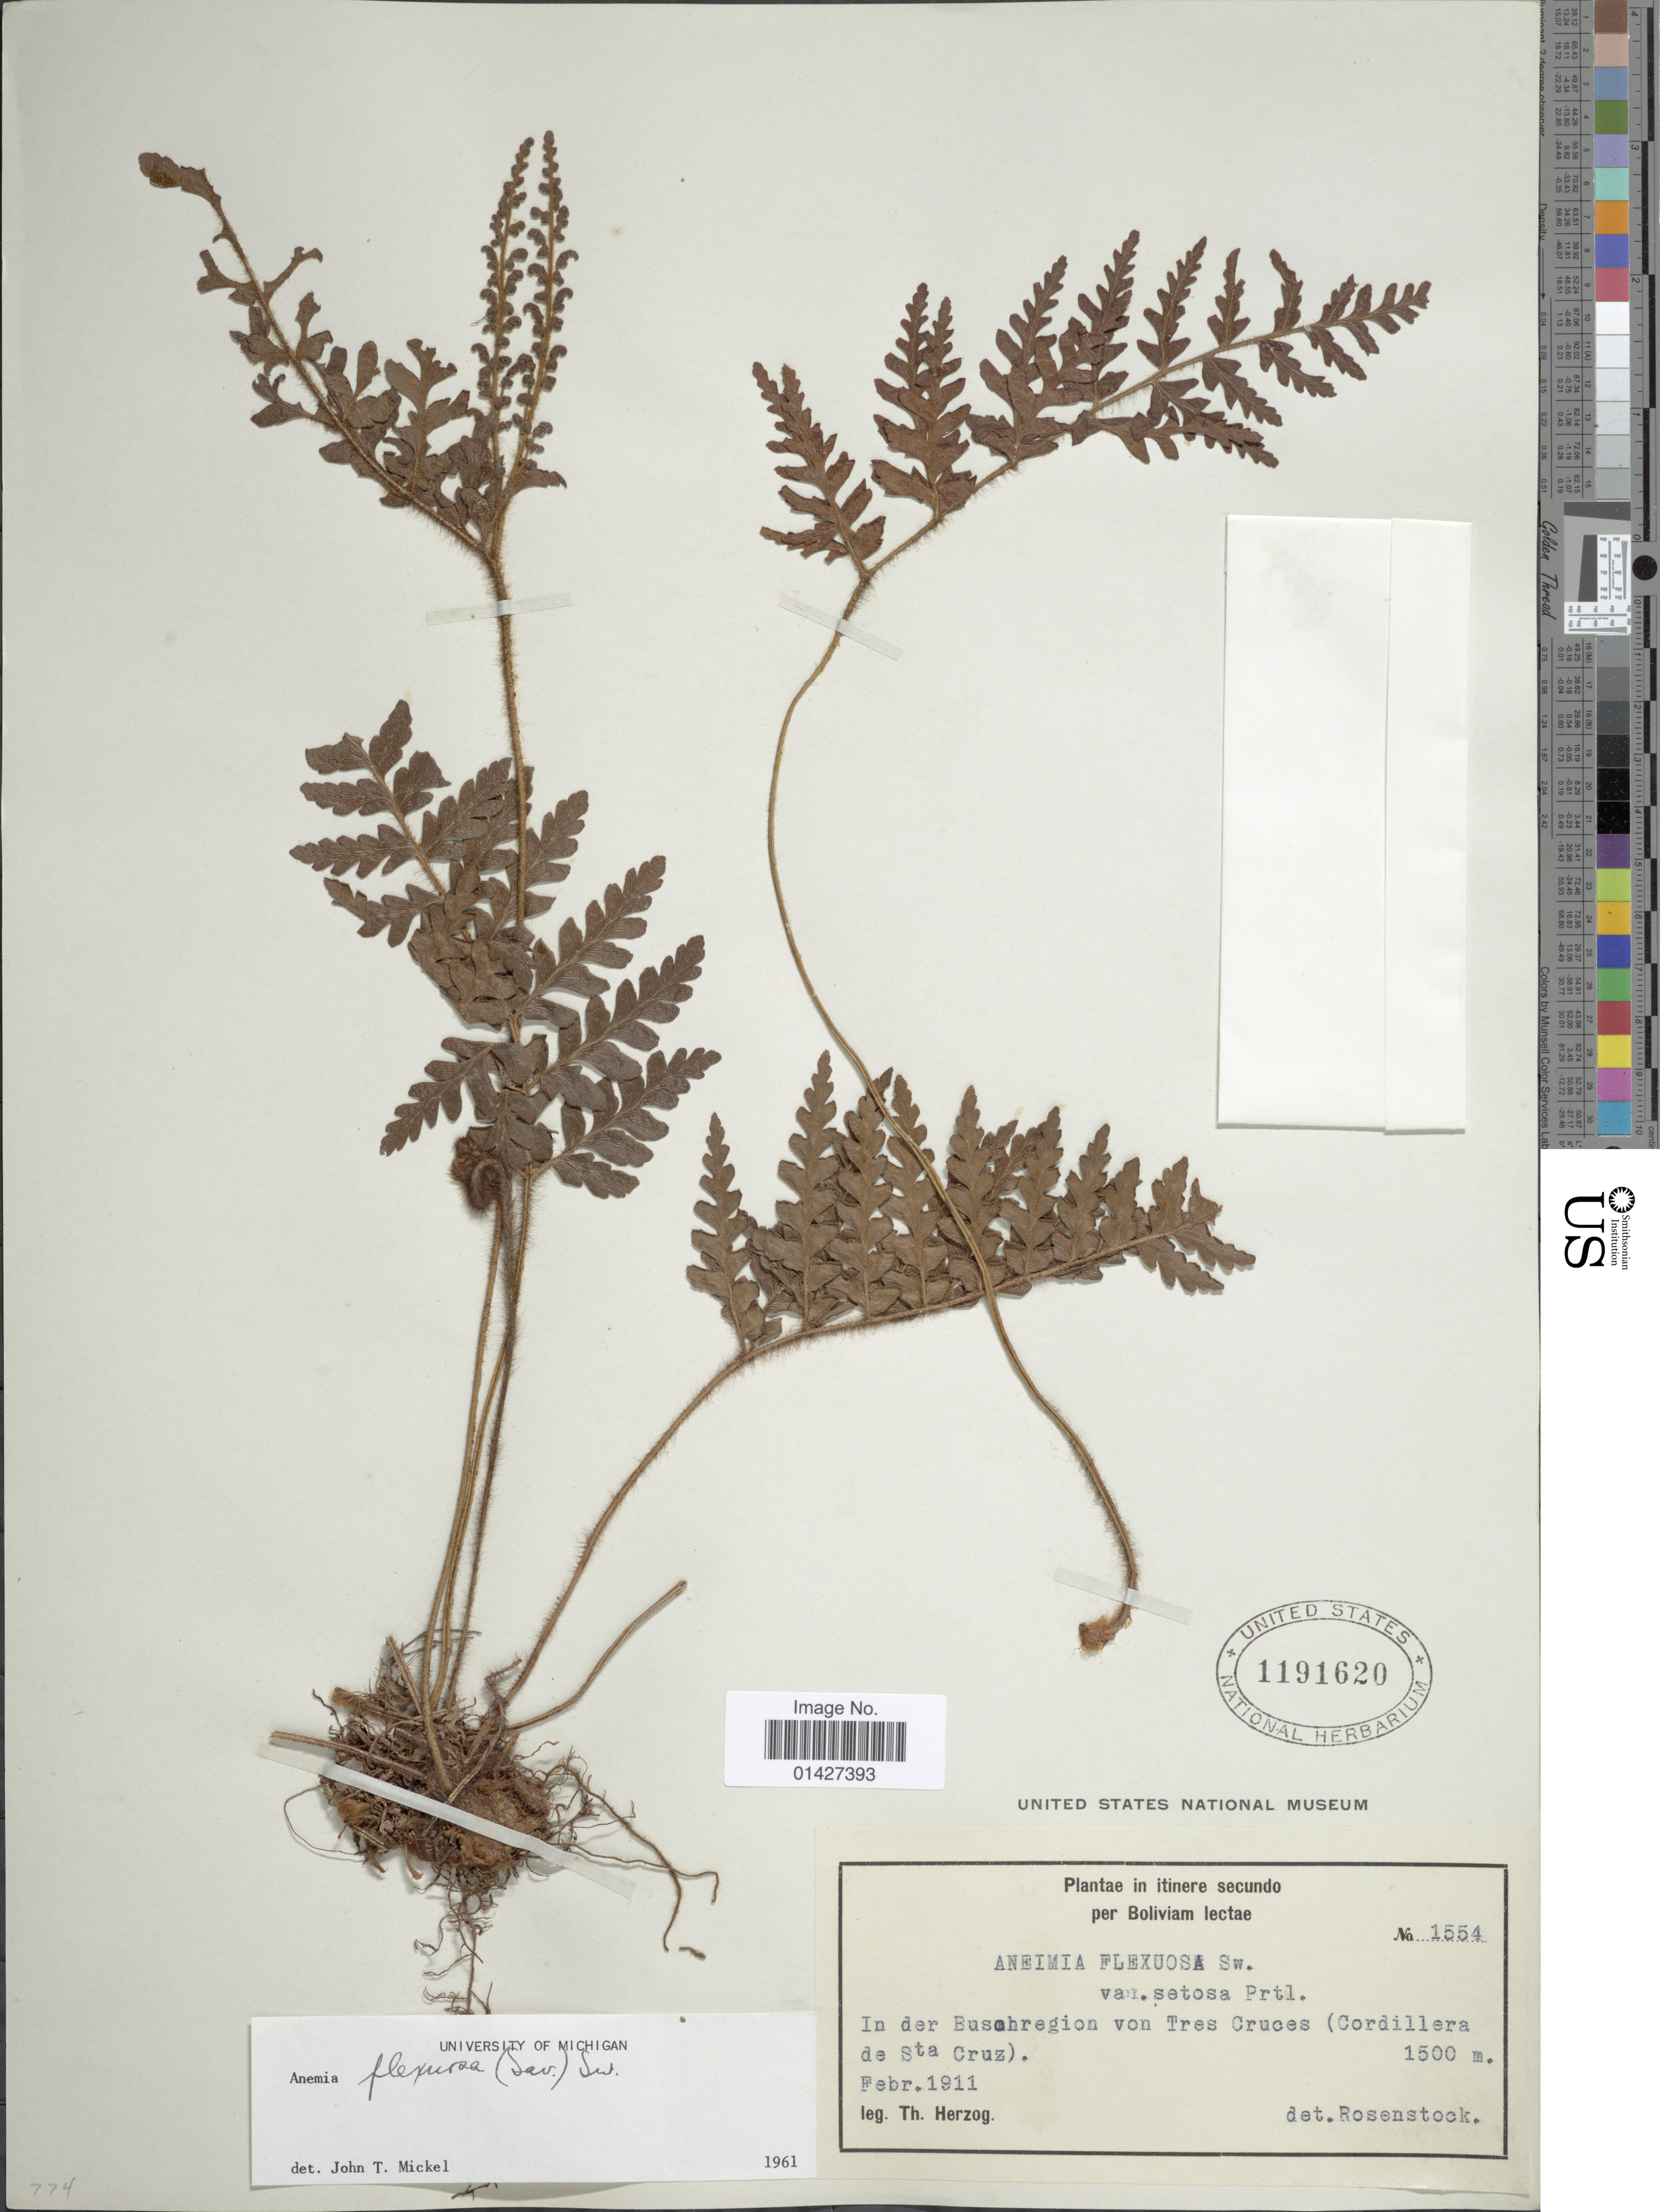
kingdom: Plantae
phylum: Tracheophyta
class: Polypodiopsida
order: Schizaeales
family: Anemiaceae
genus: Anemia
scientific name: Anemia flexuosa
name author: (Savigny) Sw.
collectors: T. K. J. Herzog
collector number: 1554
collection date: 1911-02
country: Bolivia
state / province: Santa Cruz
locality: In der Bushregion von Tres Cruces (Cordillera de Sta Cruz).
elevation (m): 1500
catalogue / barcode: US 1191620